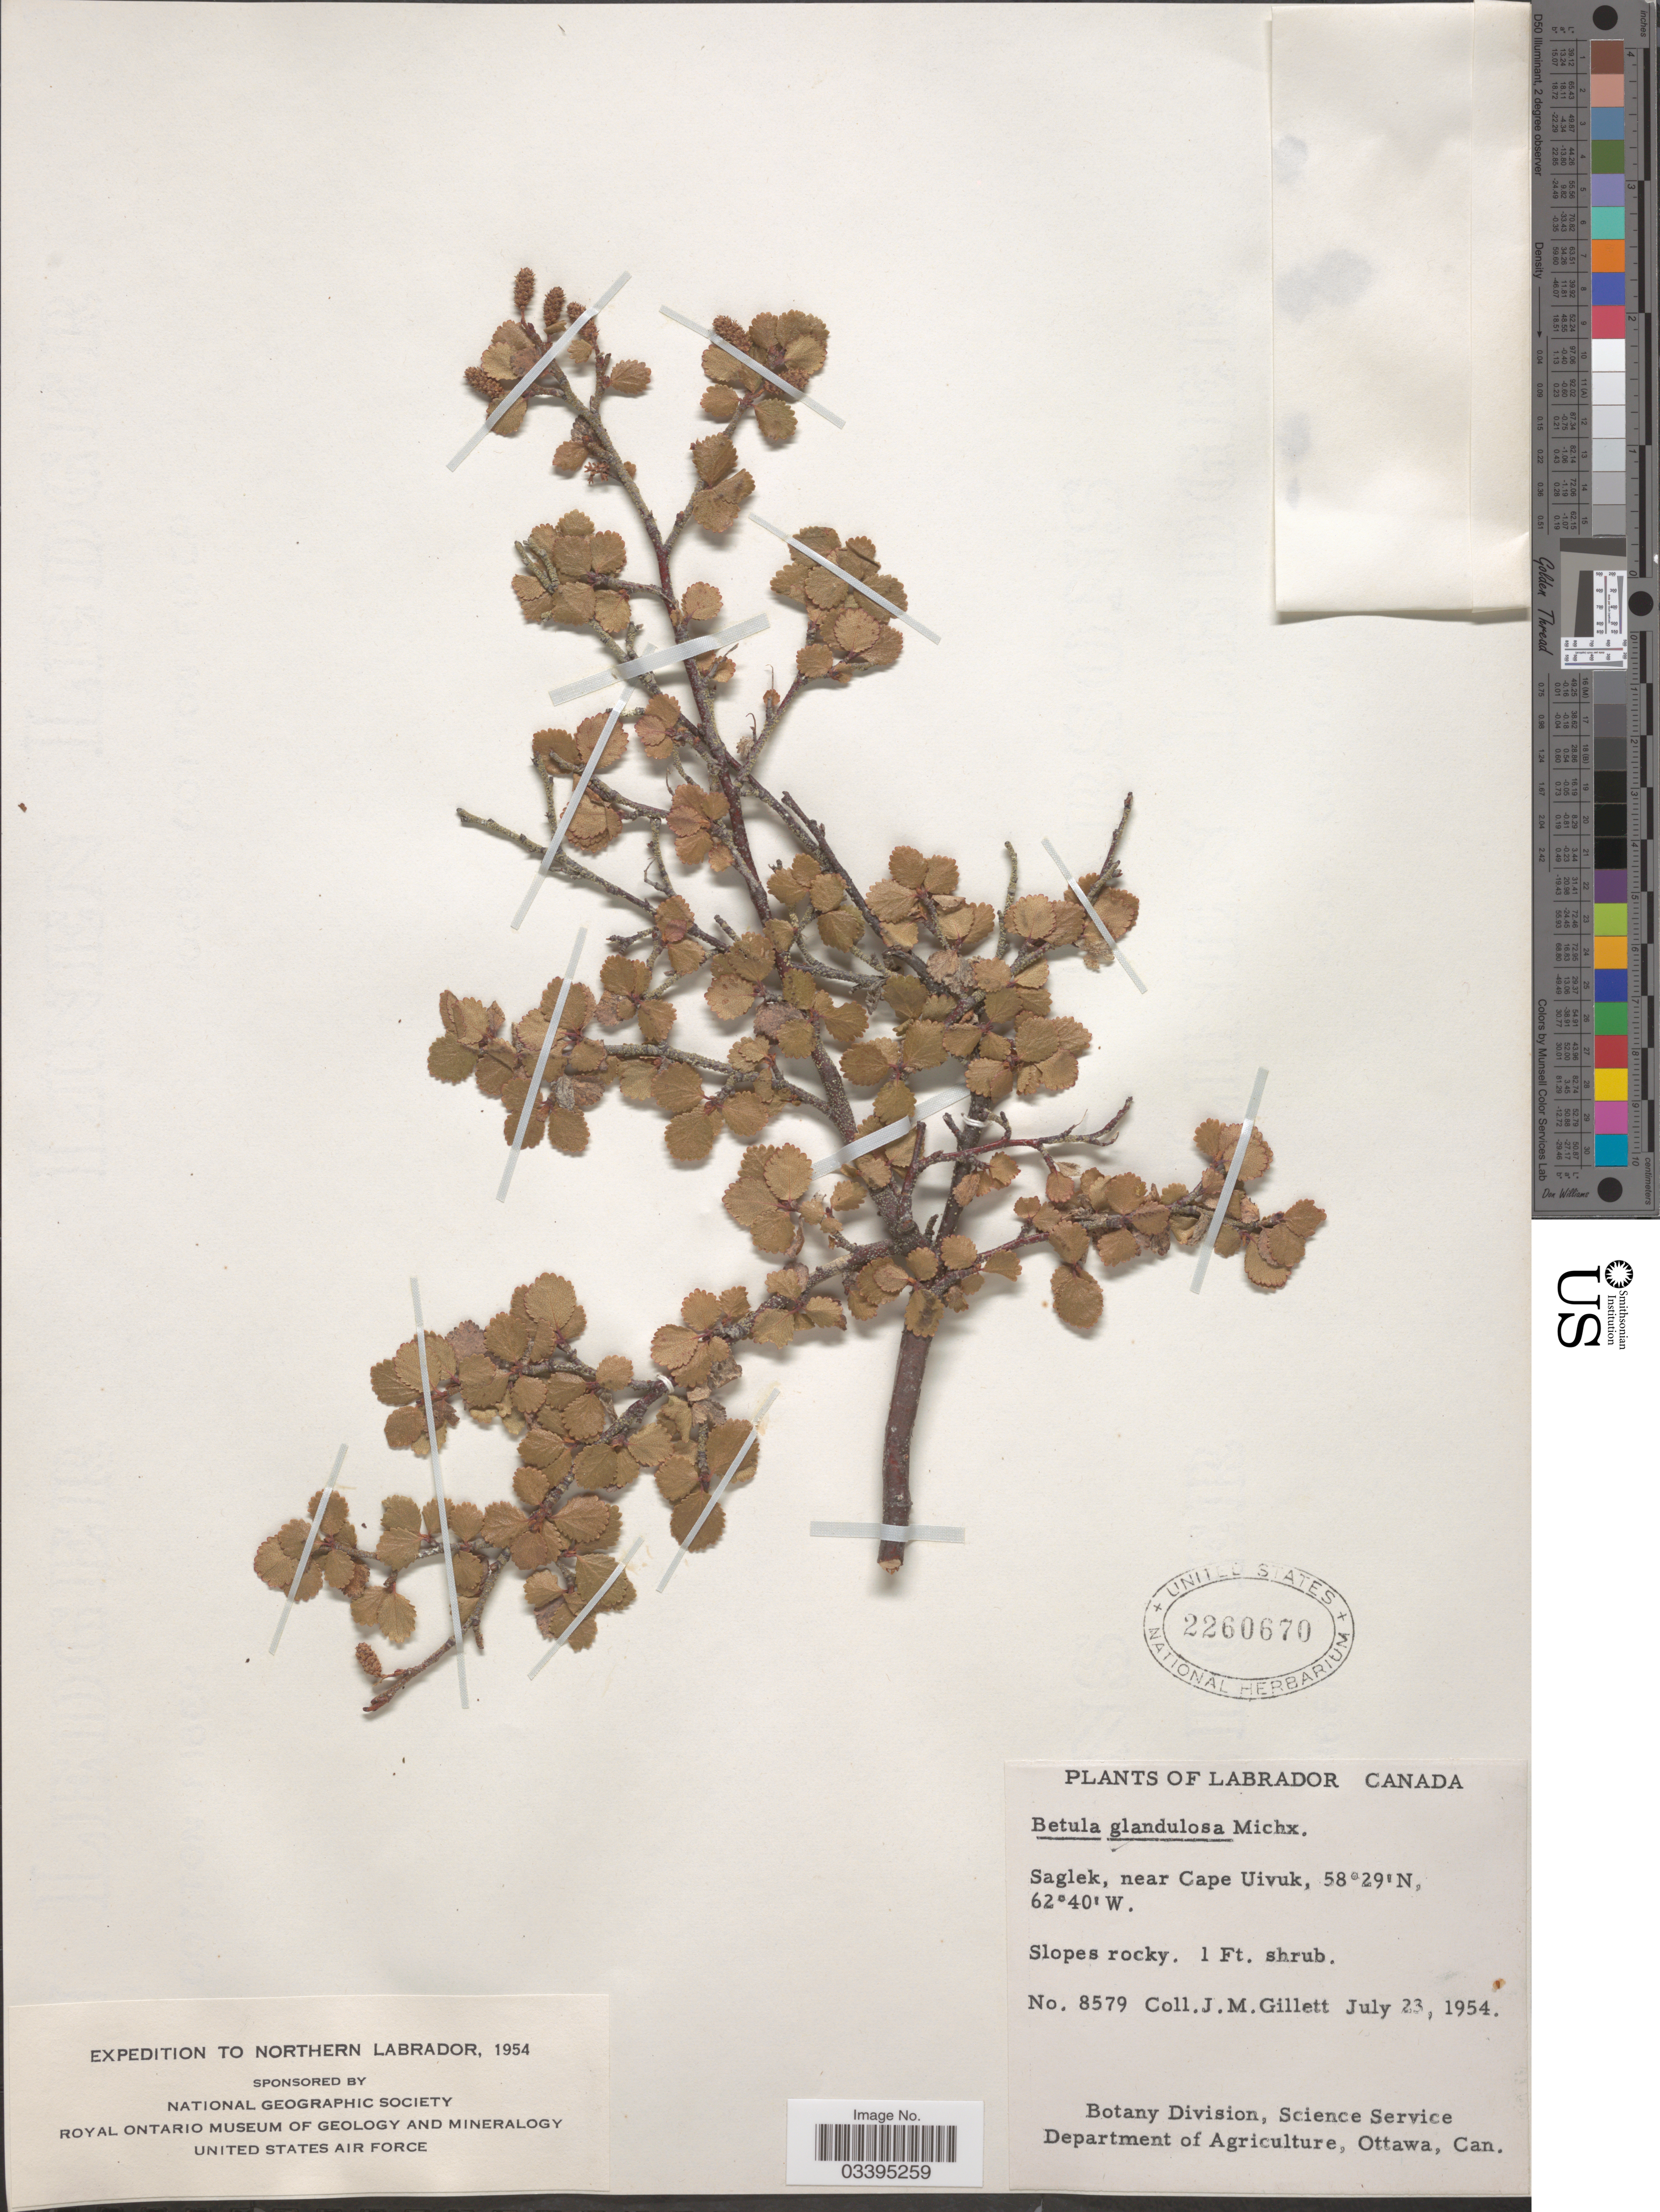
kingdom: Plantae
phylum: Tracheophyta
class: Magnoliopsida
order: Fagales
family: Betulaceae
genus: Betula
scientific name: Betula glandulosa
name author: Michx.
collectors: J. M. Gillett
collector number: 8579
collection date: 1954-07-23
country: Canada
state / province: Newfoundland and Labrador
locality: Northern Labrador. Saglek, near Cape Uivuk.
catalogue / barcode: US 2260670